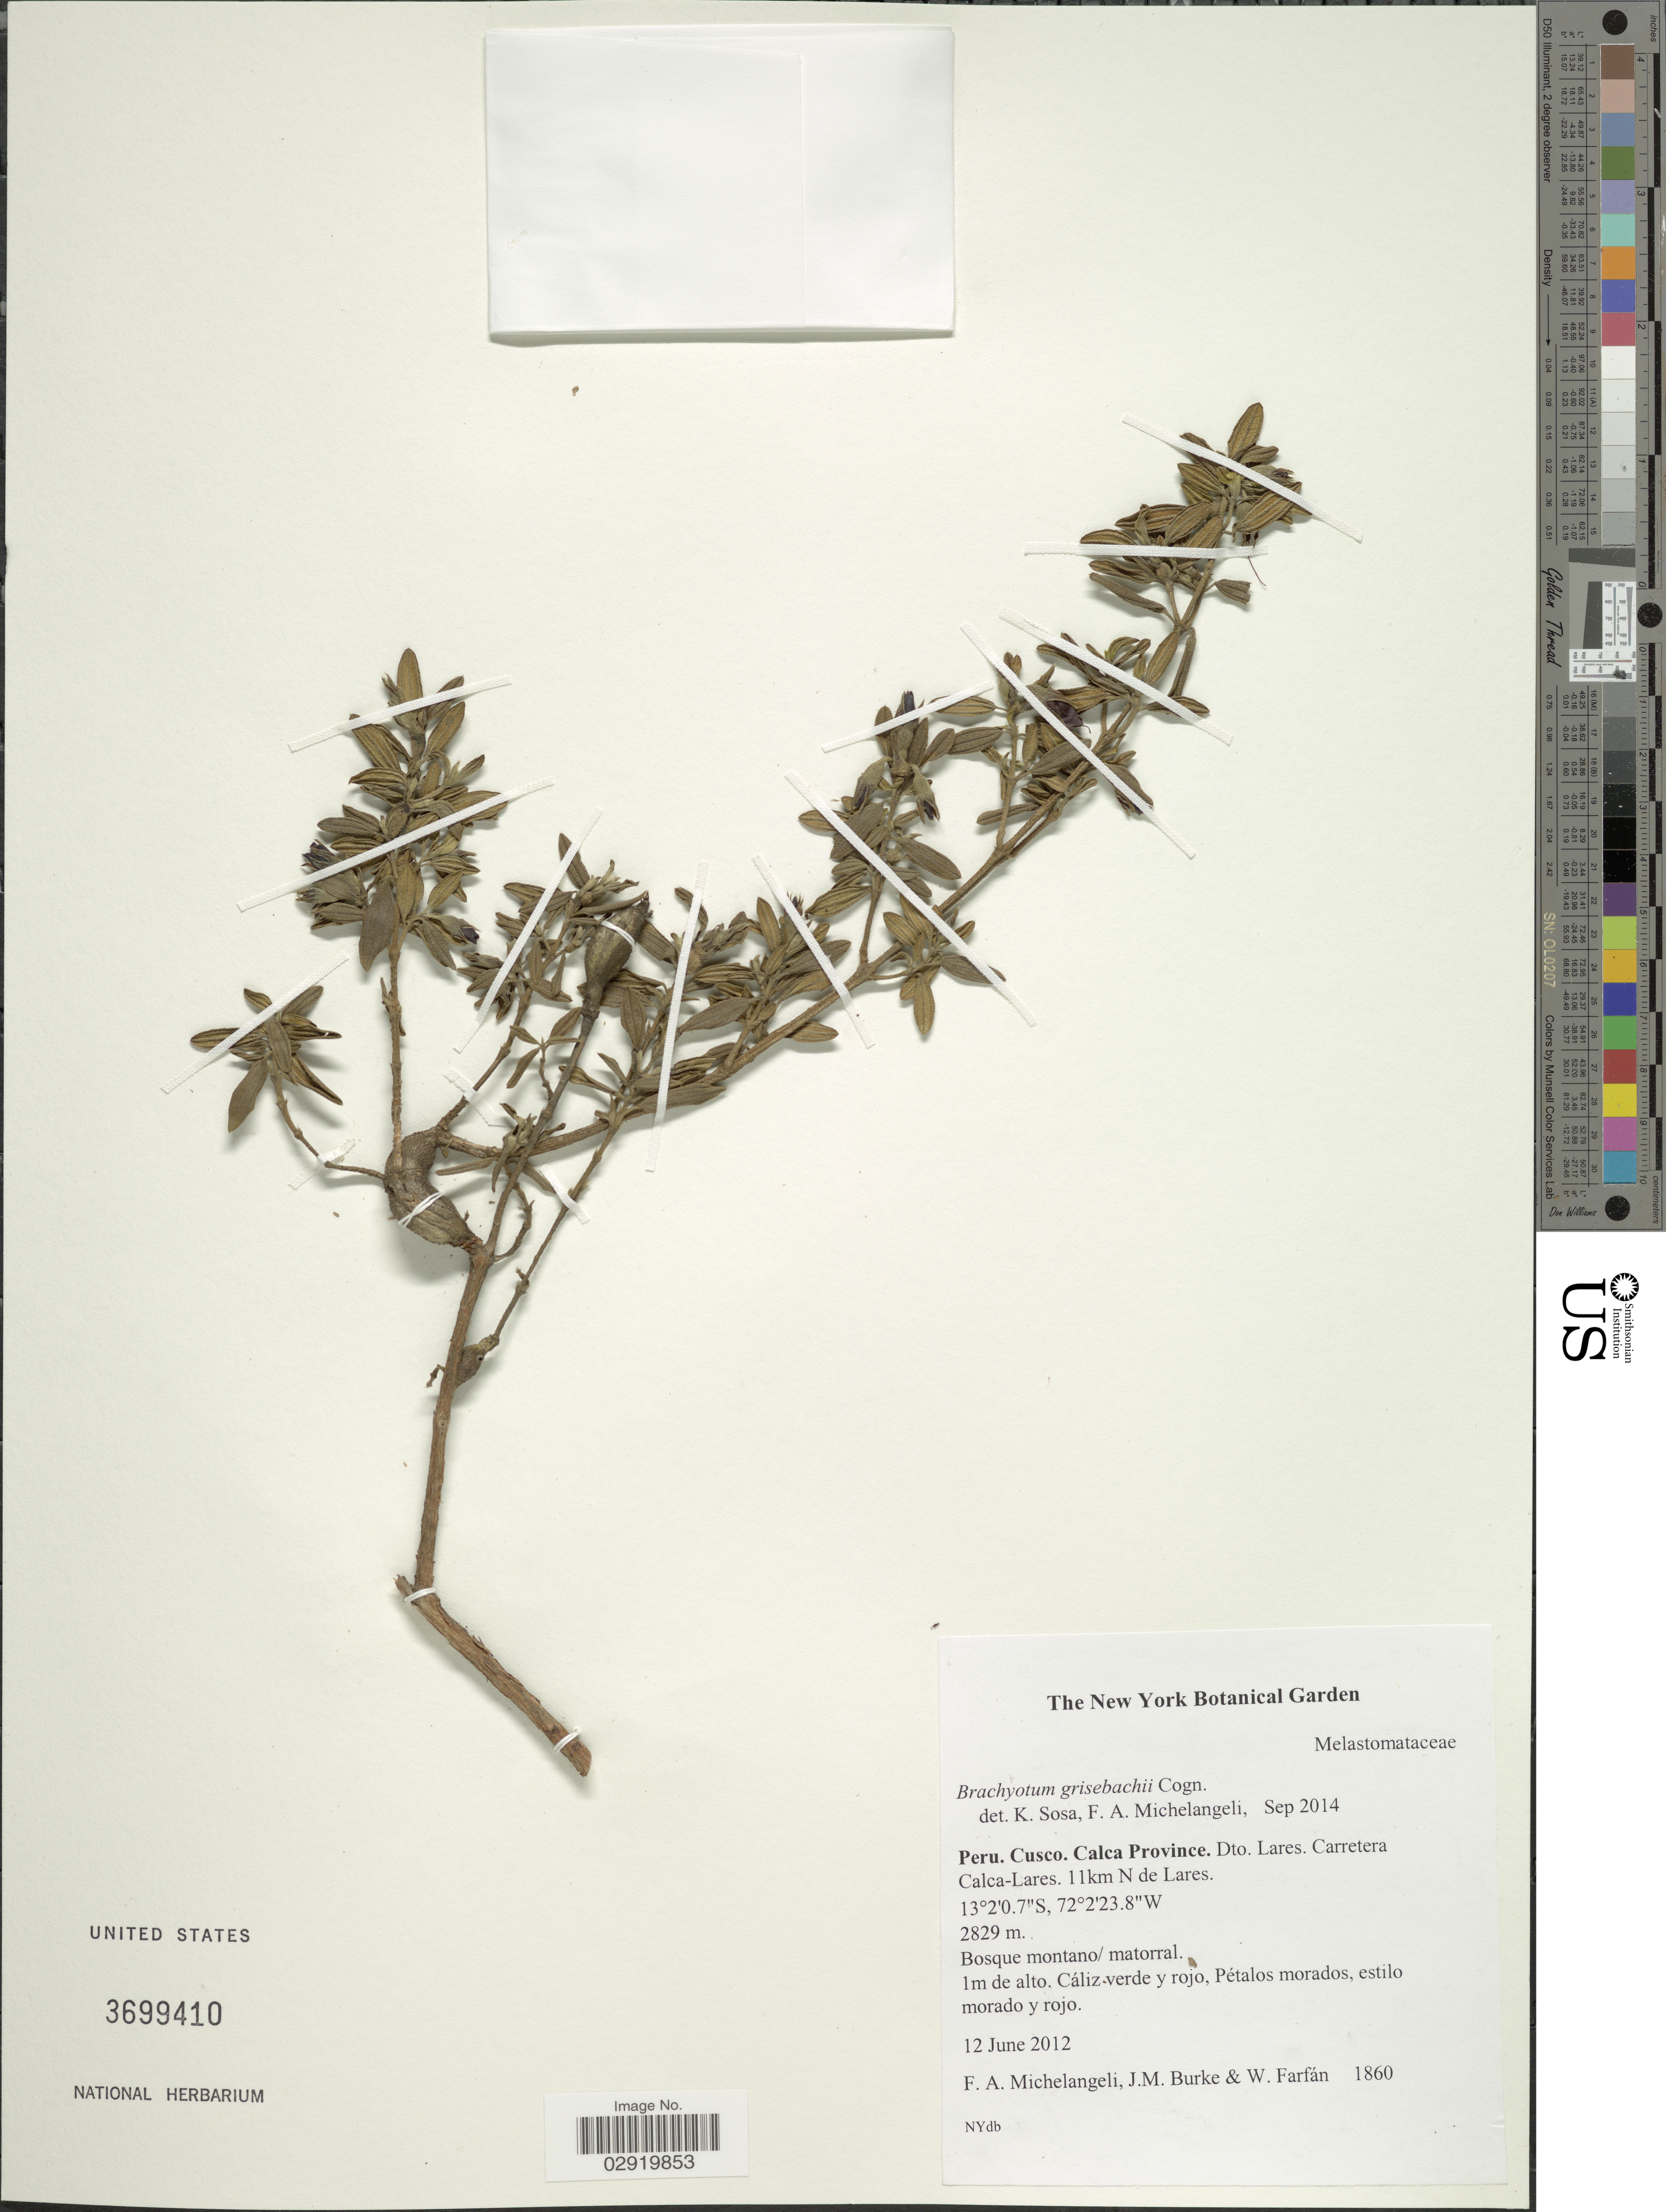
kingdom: Plantae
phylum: Tracheophyta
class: Magnoliopsida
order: Myrtales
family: Melastomataceae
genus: Brachyotum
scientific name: Brachyotum grisebachii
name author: Cogn.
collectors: F. A. Michelangeli, Jac. M. Burke & W. Farfán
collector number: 1860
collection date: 2012-06-12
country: Peru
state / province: Cusco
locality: Calca Province. Dto. Lares. Carretera Calca-Lares. 11 km N de Lares.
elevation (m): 2829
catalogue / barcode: US 3699410